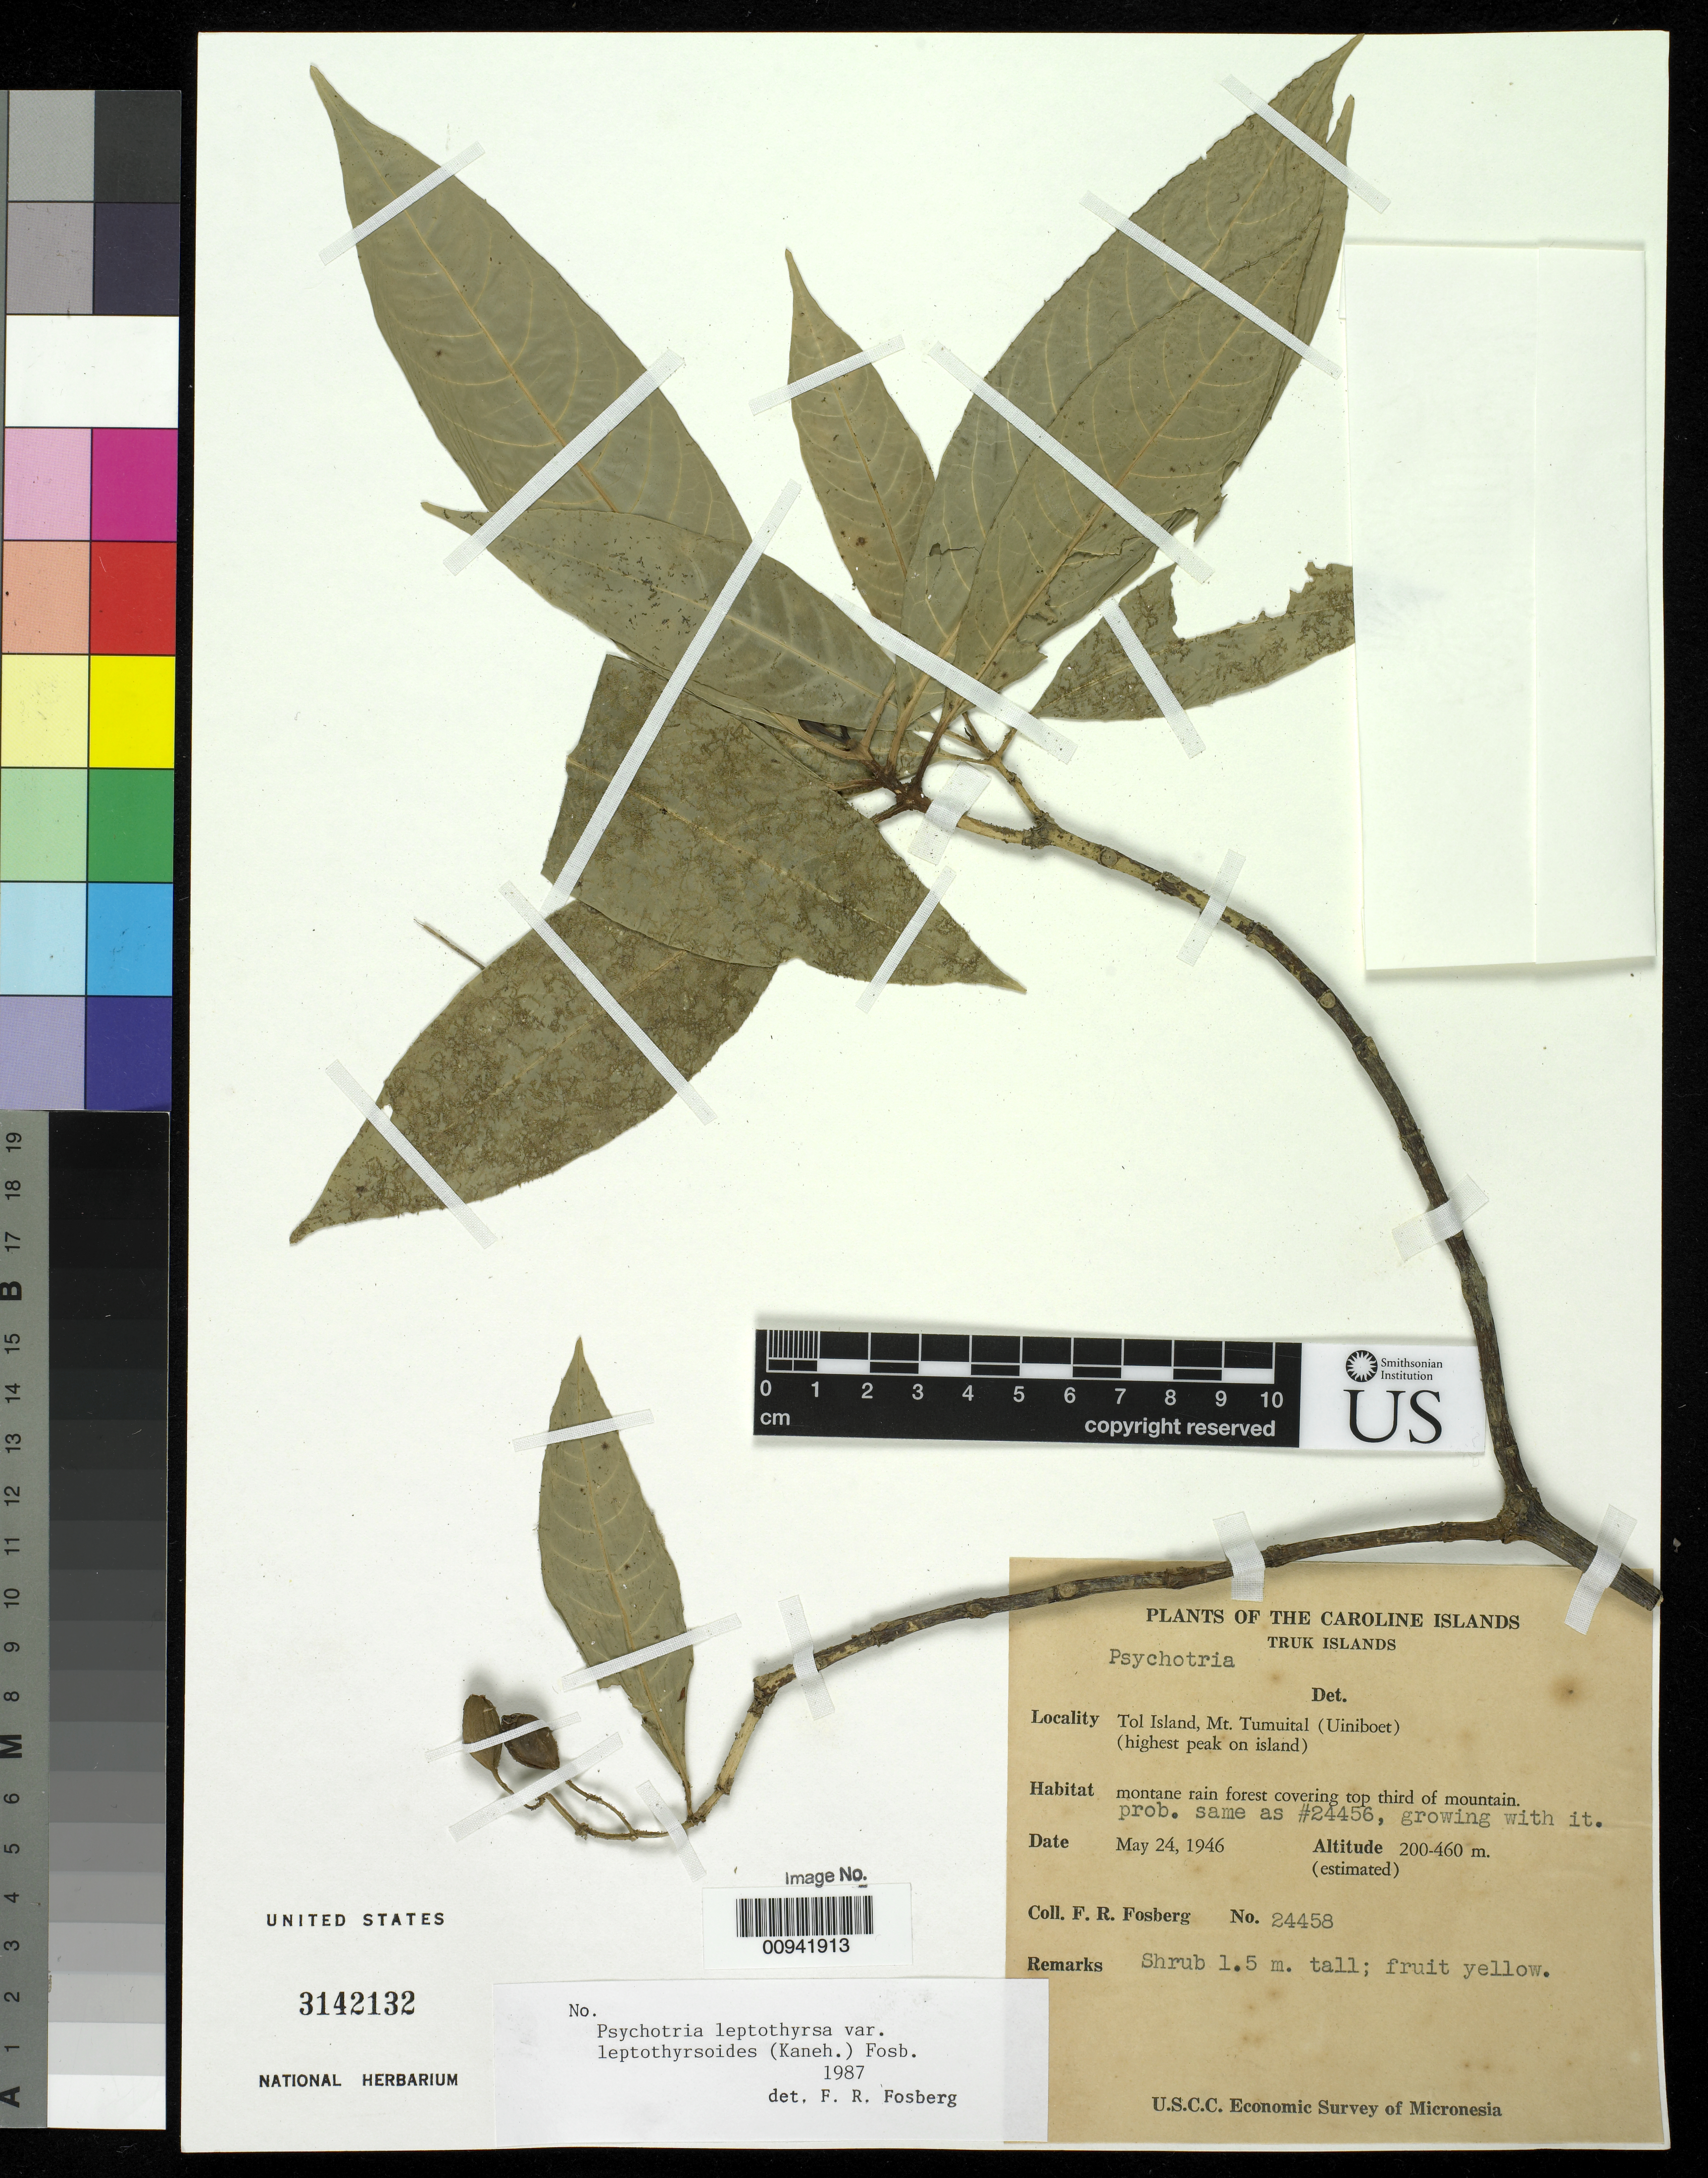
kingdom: Plantae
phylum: Tracheophyta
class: Magnoliopsida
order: Gentianales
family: Rubiaceae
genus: Psychotria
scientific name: Psychotria leptothyrsa var. leptothyrsoides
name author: (Kaneh.) Barrabé et al.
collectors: F. R. Fosberg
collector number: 24458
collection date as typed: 24 May 1946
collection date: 1946-05-24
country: Micronesia, Federated States of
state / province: Truk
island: Tol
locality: Mt. Tumuital (Uiniboet) (highest peak on island)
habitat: montane rain forest covering top third of mountain. Prob. Same as #24456, growing with it.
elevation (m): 200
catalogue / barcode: US 3142132